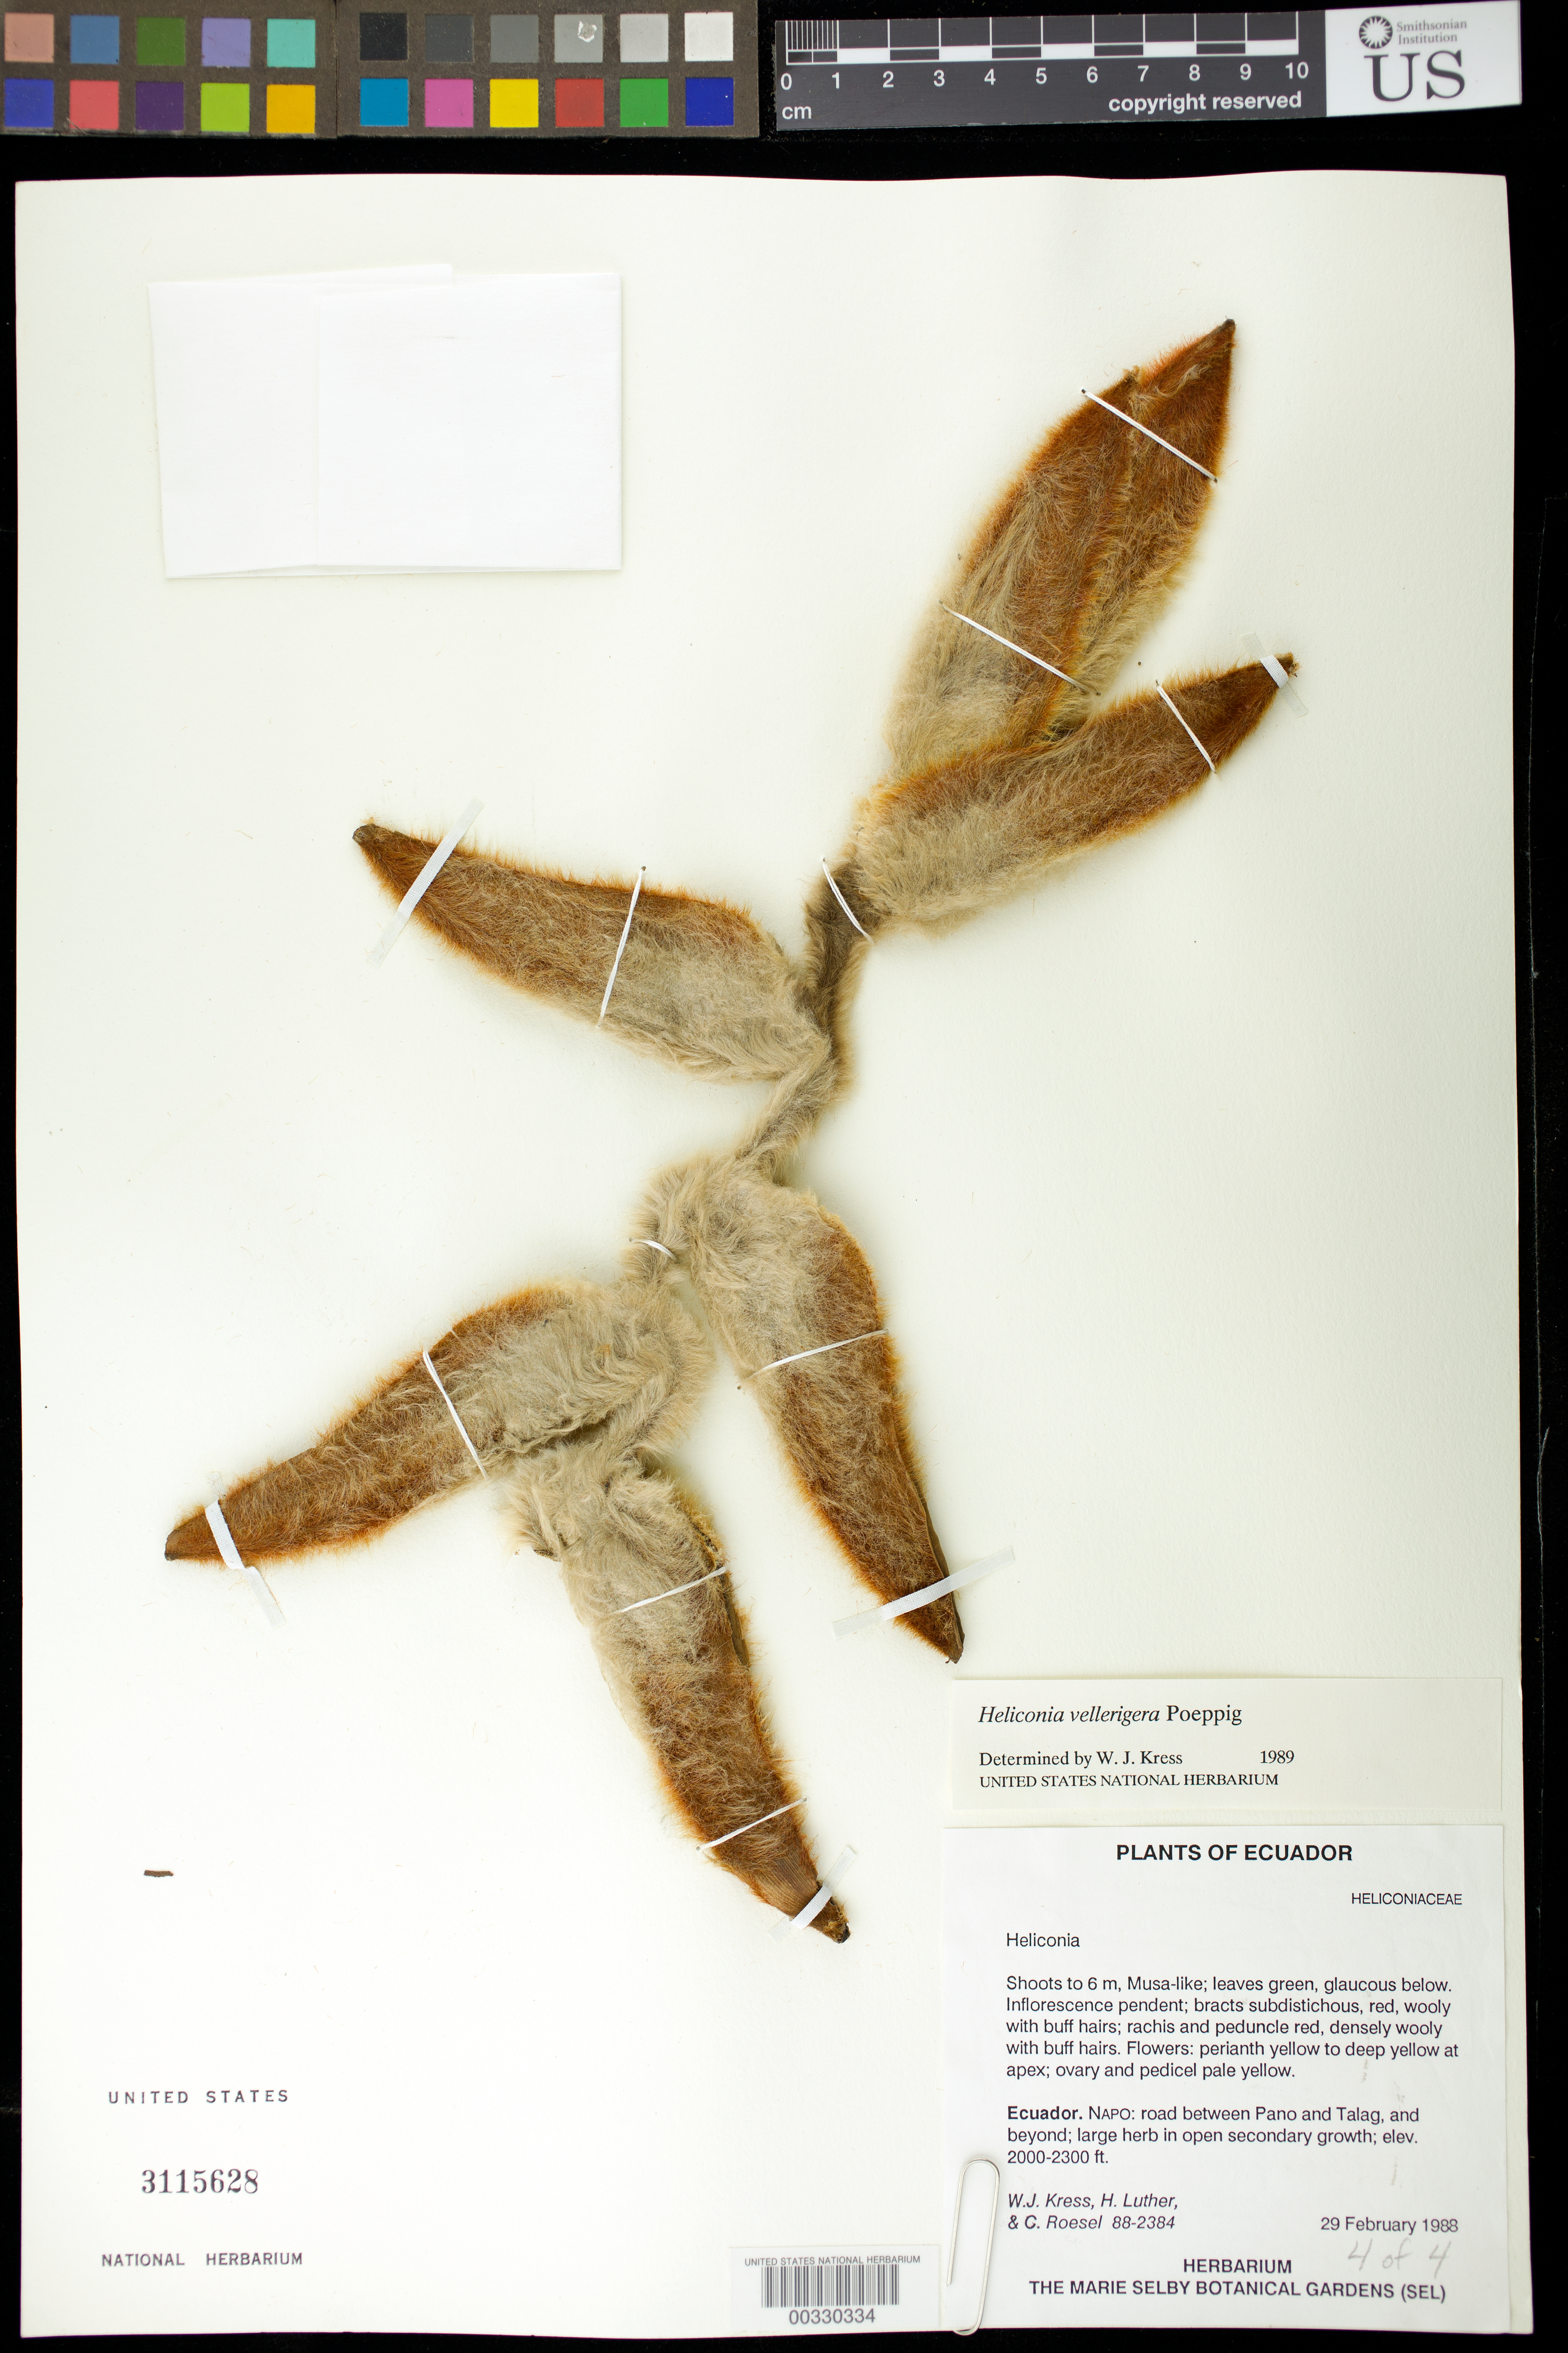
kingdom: Plantae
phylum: Tracheophyta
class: Liliopsida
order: Zingiberales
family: Heliconiaceae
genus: Heliconia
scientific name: Heliconia vellerigera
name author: Poepp.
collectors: W. J. Kress, Harry E. Luther & C. S. Roesel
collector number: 88-2384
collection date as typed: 29 Feb 1988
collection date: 1988-02-29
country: Ecuador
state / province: Napo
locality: Road between pano and talag, and beyond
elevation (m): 610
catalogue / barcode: US 3115628